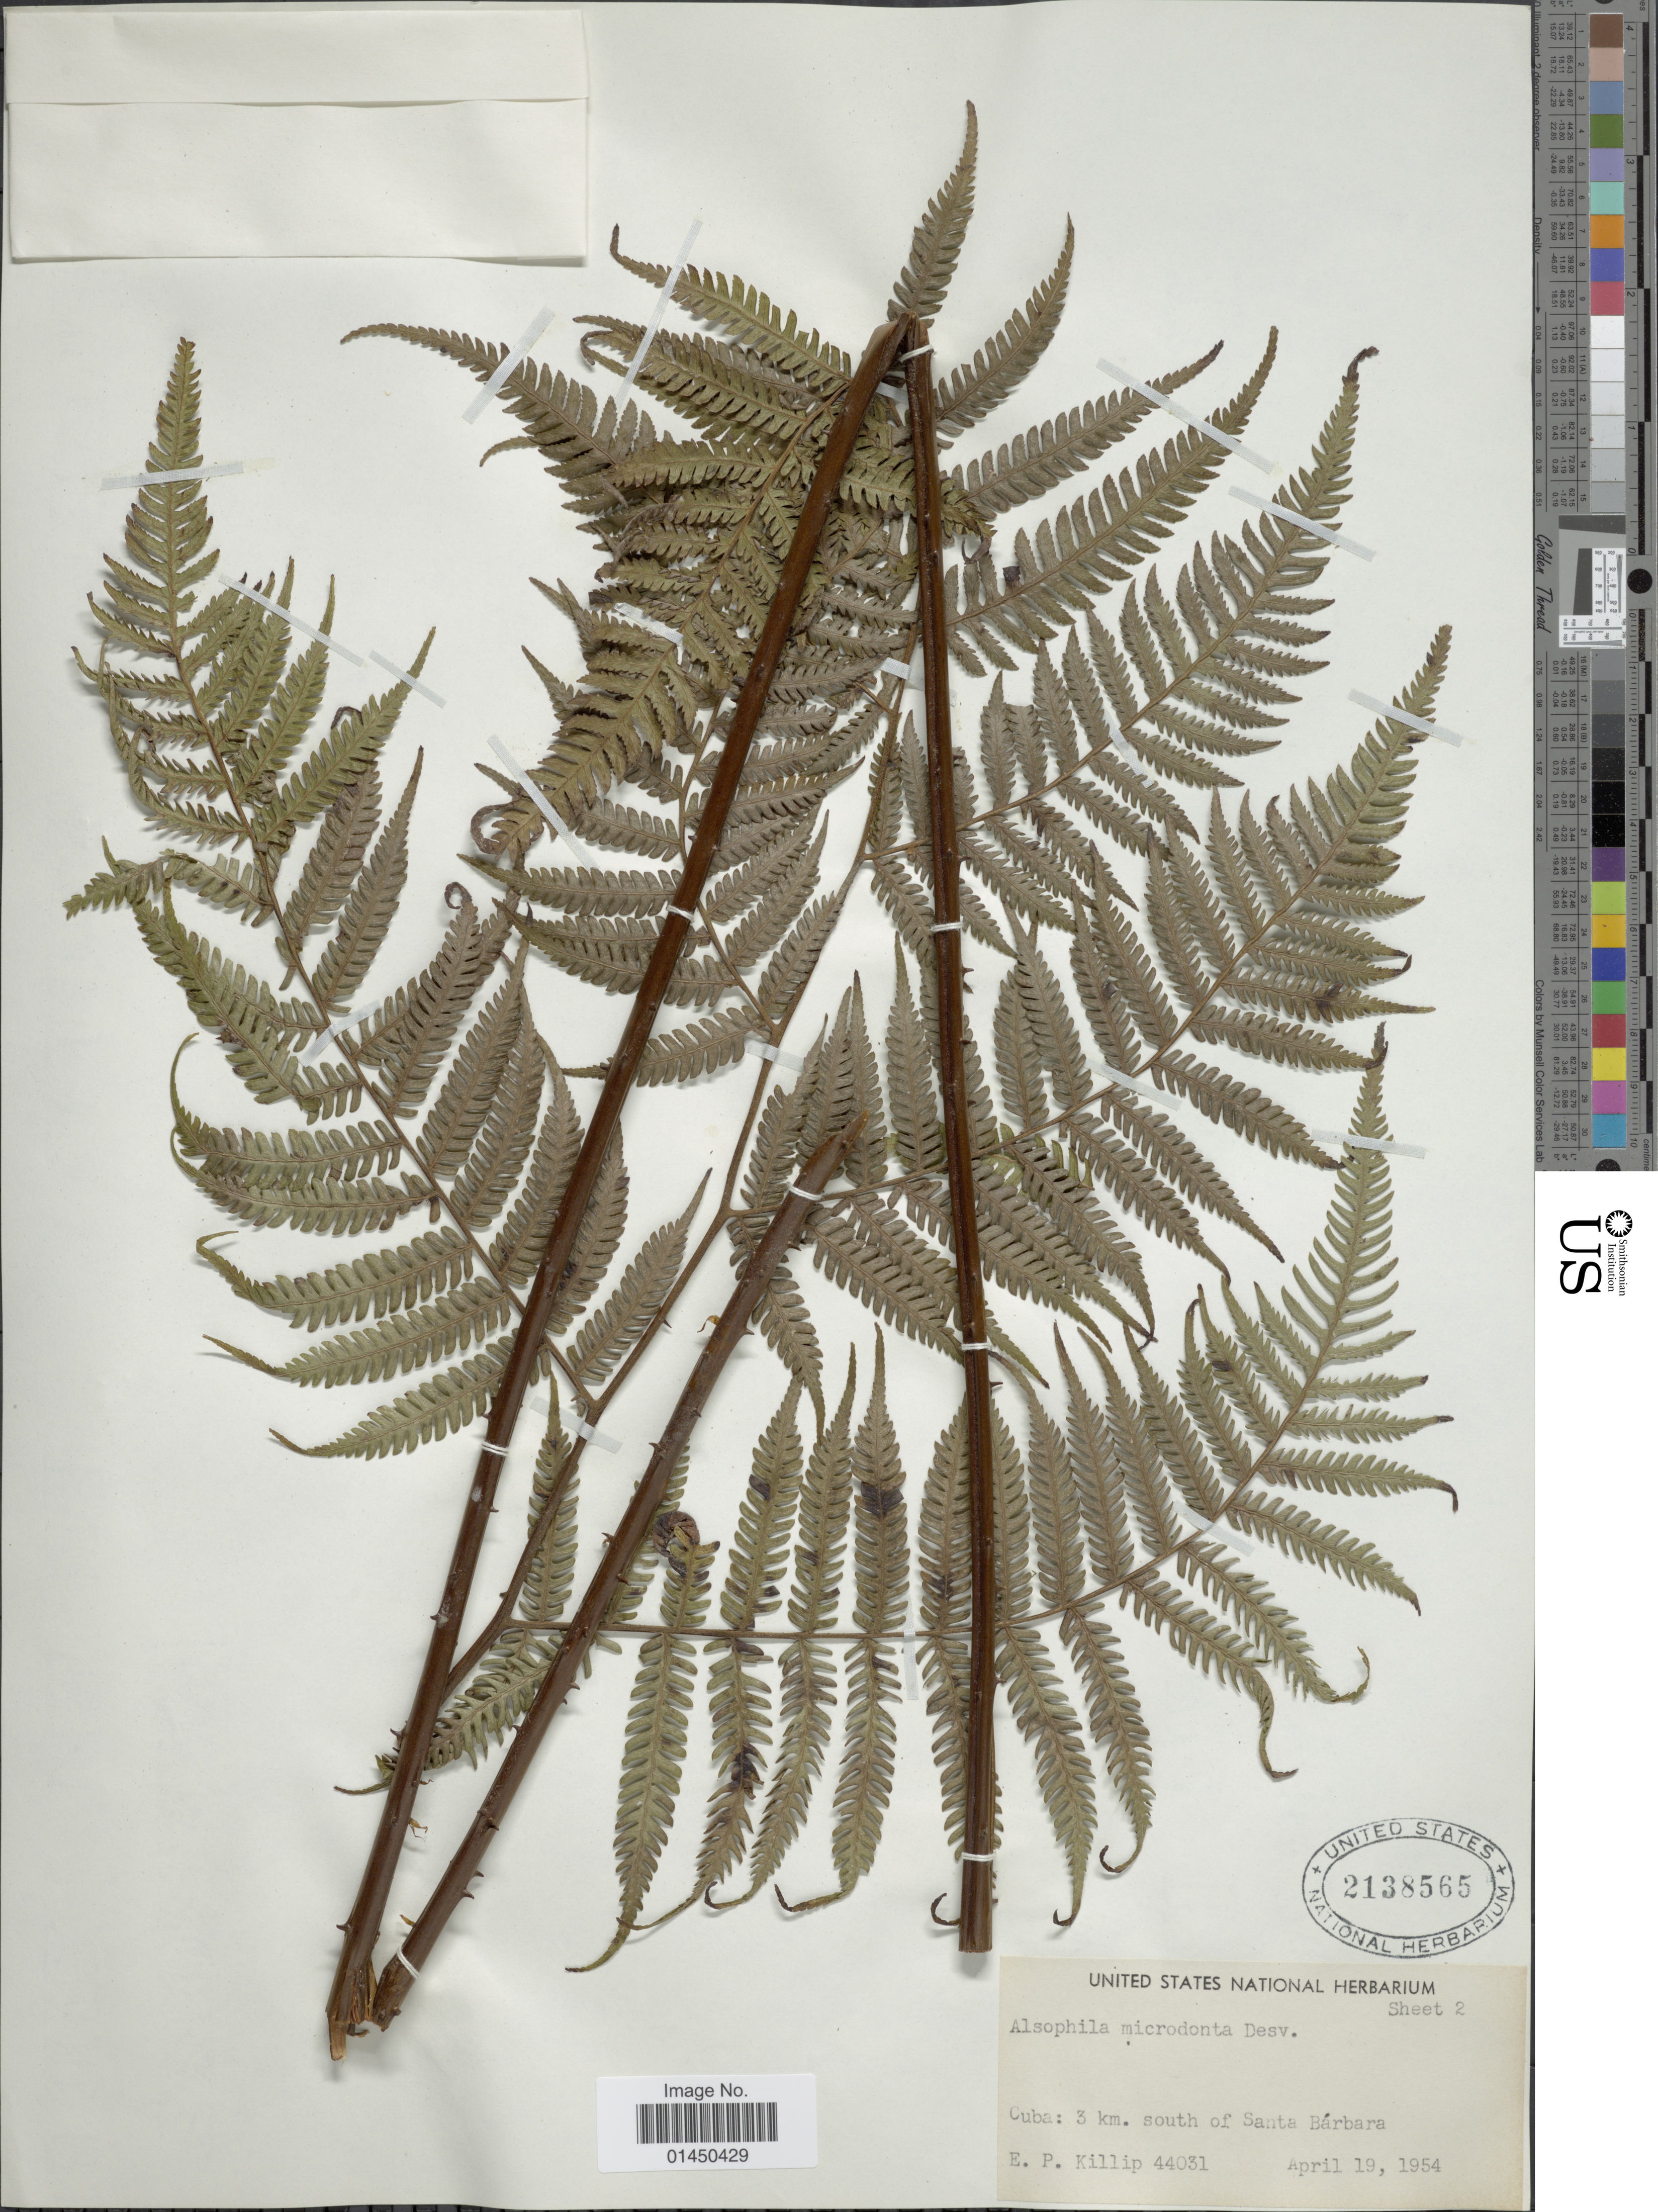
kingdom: Plantae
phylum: Tracheophyta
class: Polypodiopsida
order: Cyatheales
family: Cyatheaceae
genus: Cyathea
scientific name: Cyathea microdonta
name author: (Desv.) Domin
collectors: E. P. Killip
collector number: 44031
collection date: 1954-04-19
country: Cuba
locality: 3 km. south of Santa Barbara.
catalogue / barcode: US 2138565